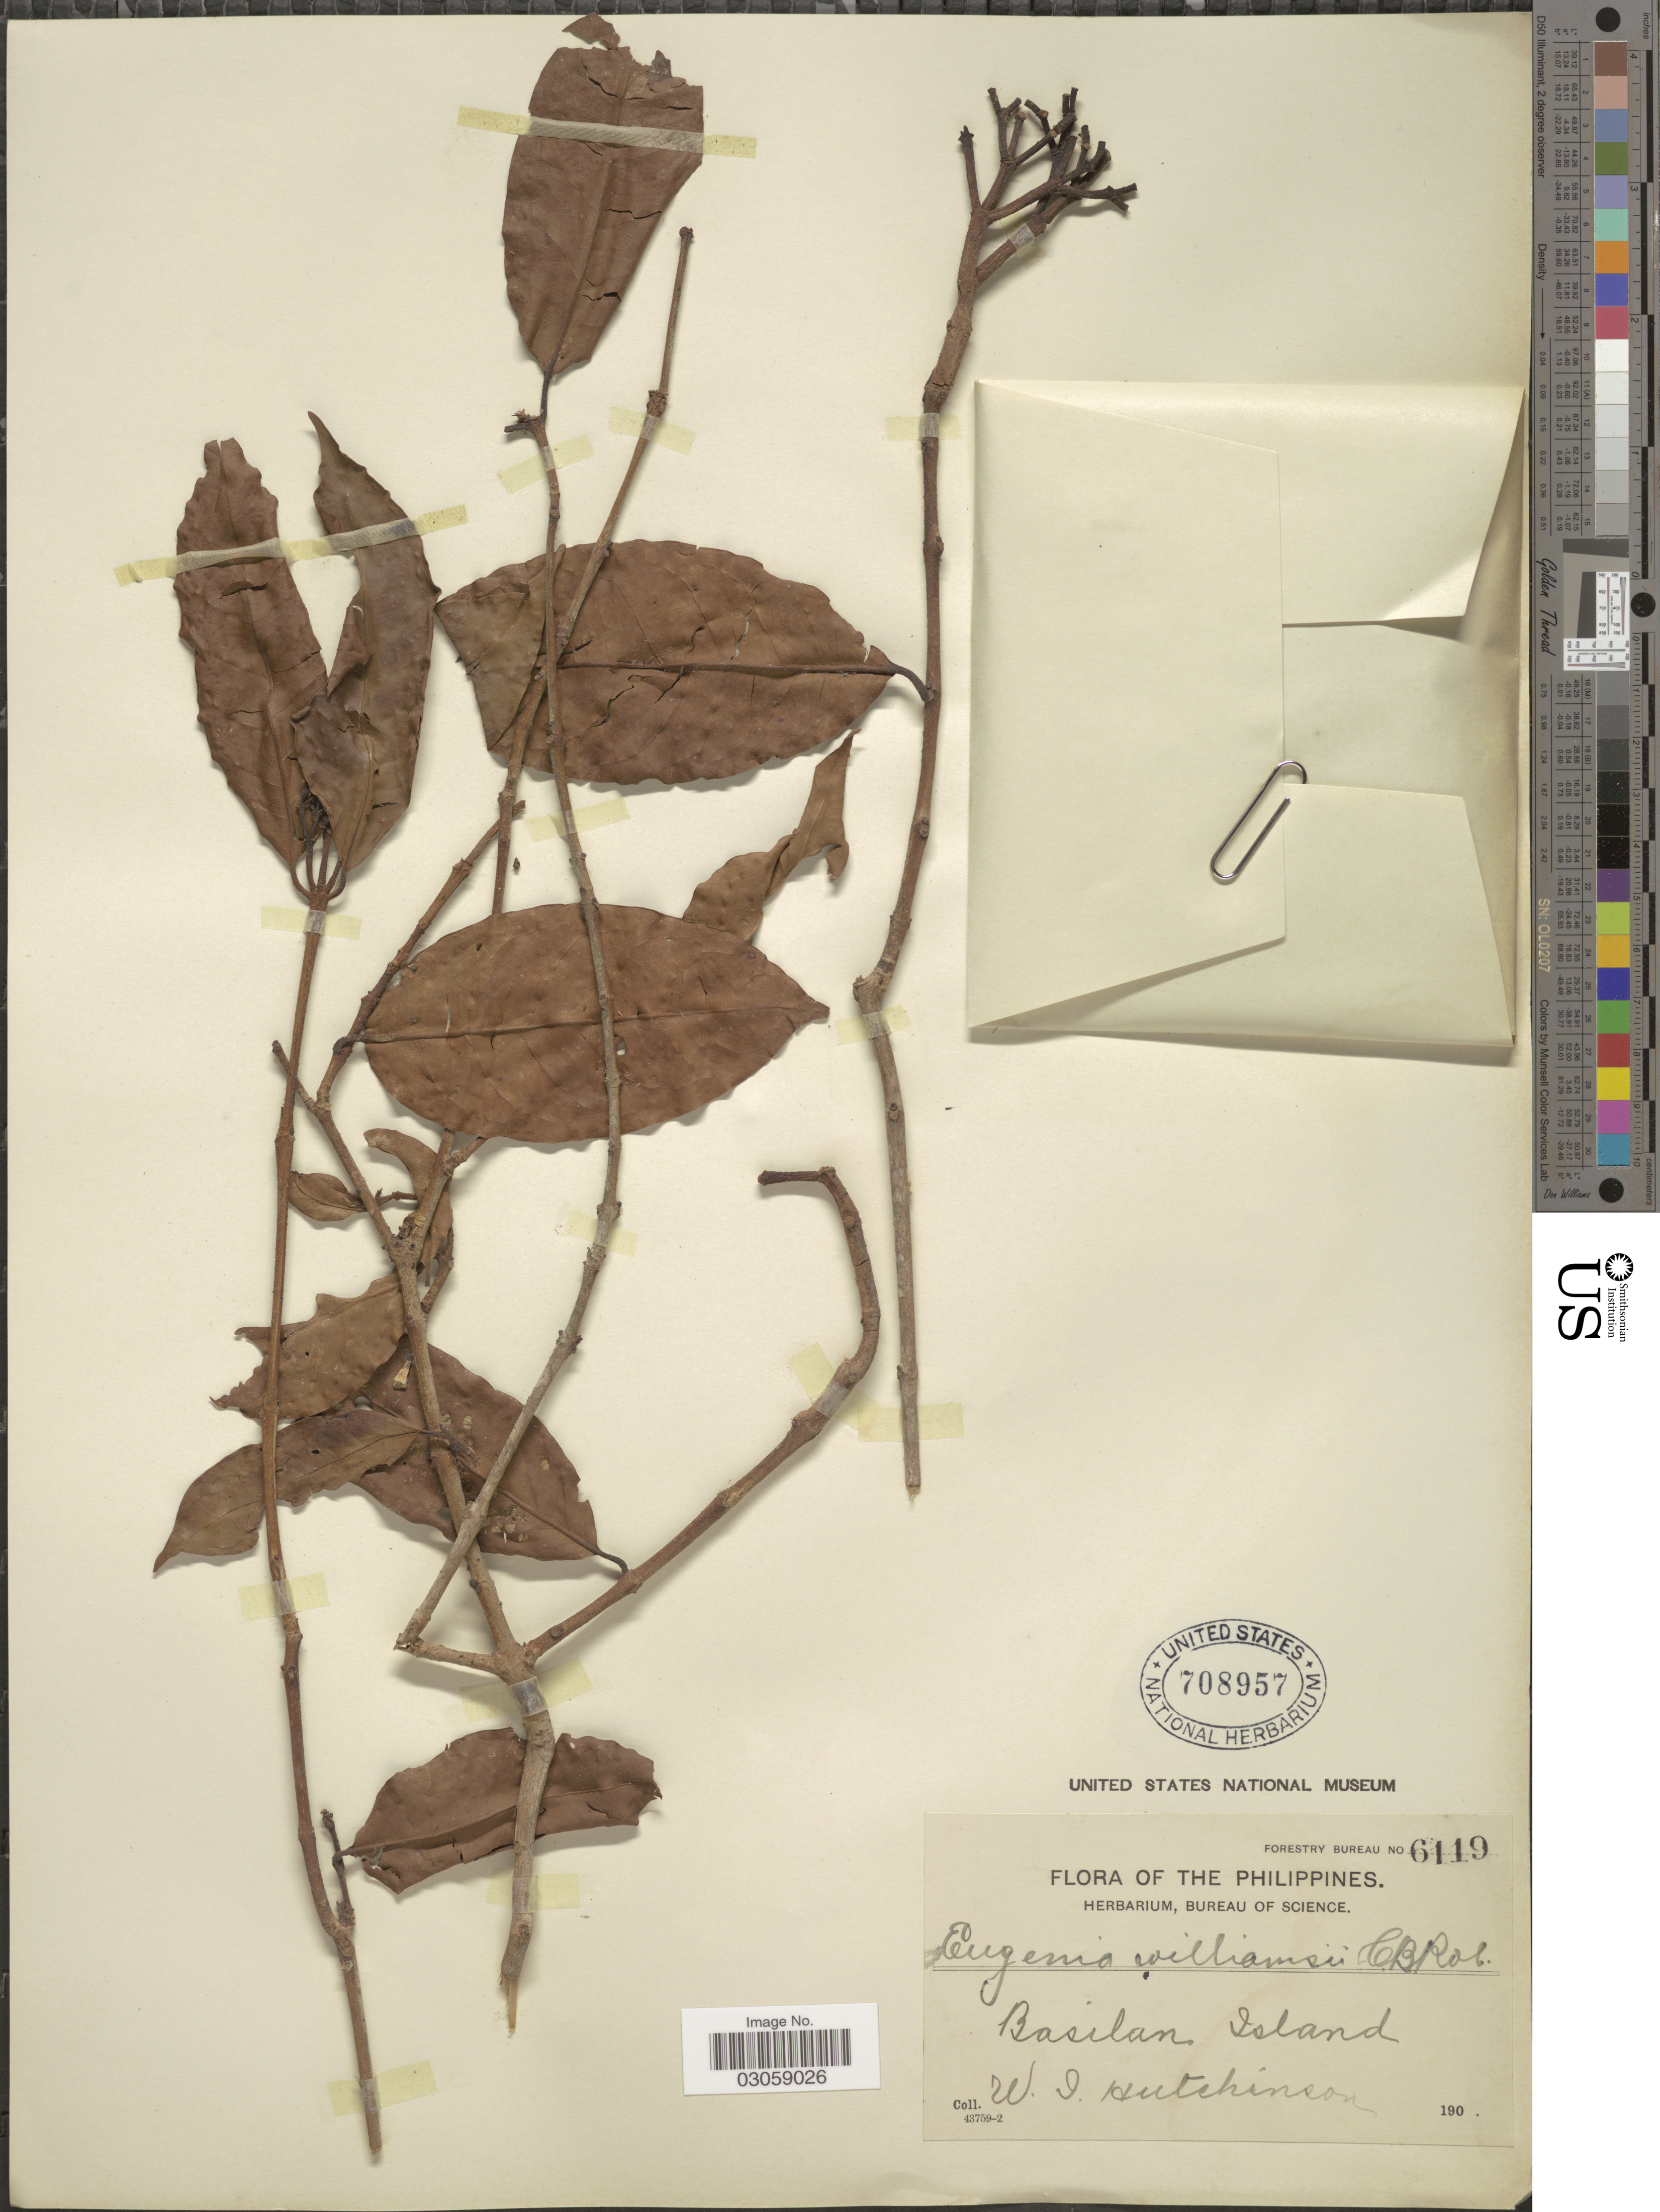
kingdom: Plantae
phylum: Tracheophyta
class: Magnoliopsida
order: Myrtales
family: Myrtaceae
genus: Syzygium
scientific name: Syzygium williamsii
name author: (C.B. Rob.) Merr.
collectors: W. I. Hutchinson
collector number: Forestry Bureau 6119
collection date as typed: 190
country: Philippines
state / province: Muslim Mindanao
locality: Basilan Island.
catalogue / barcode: US 708957